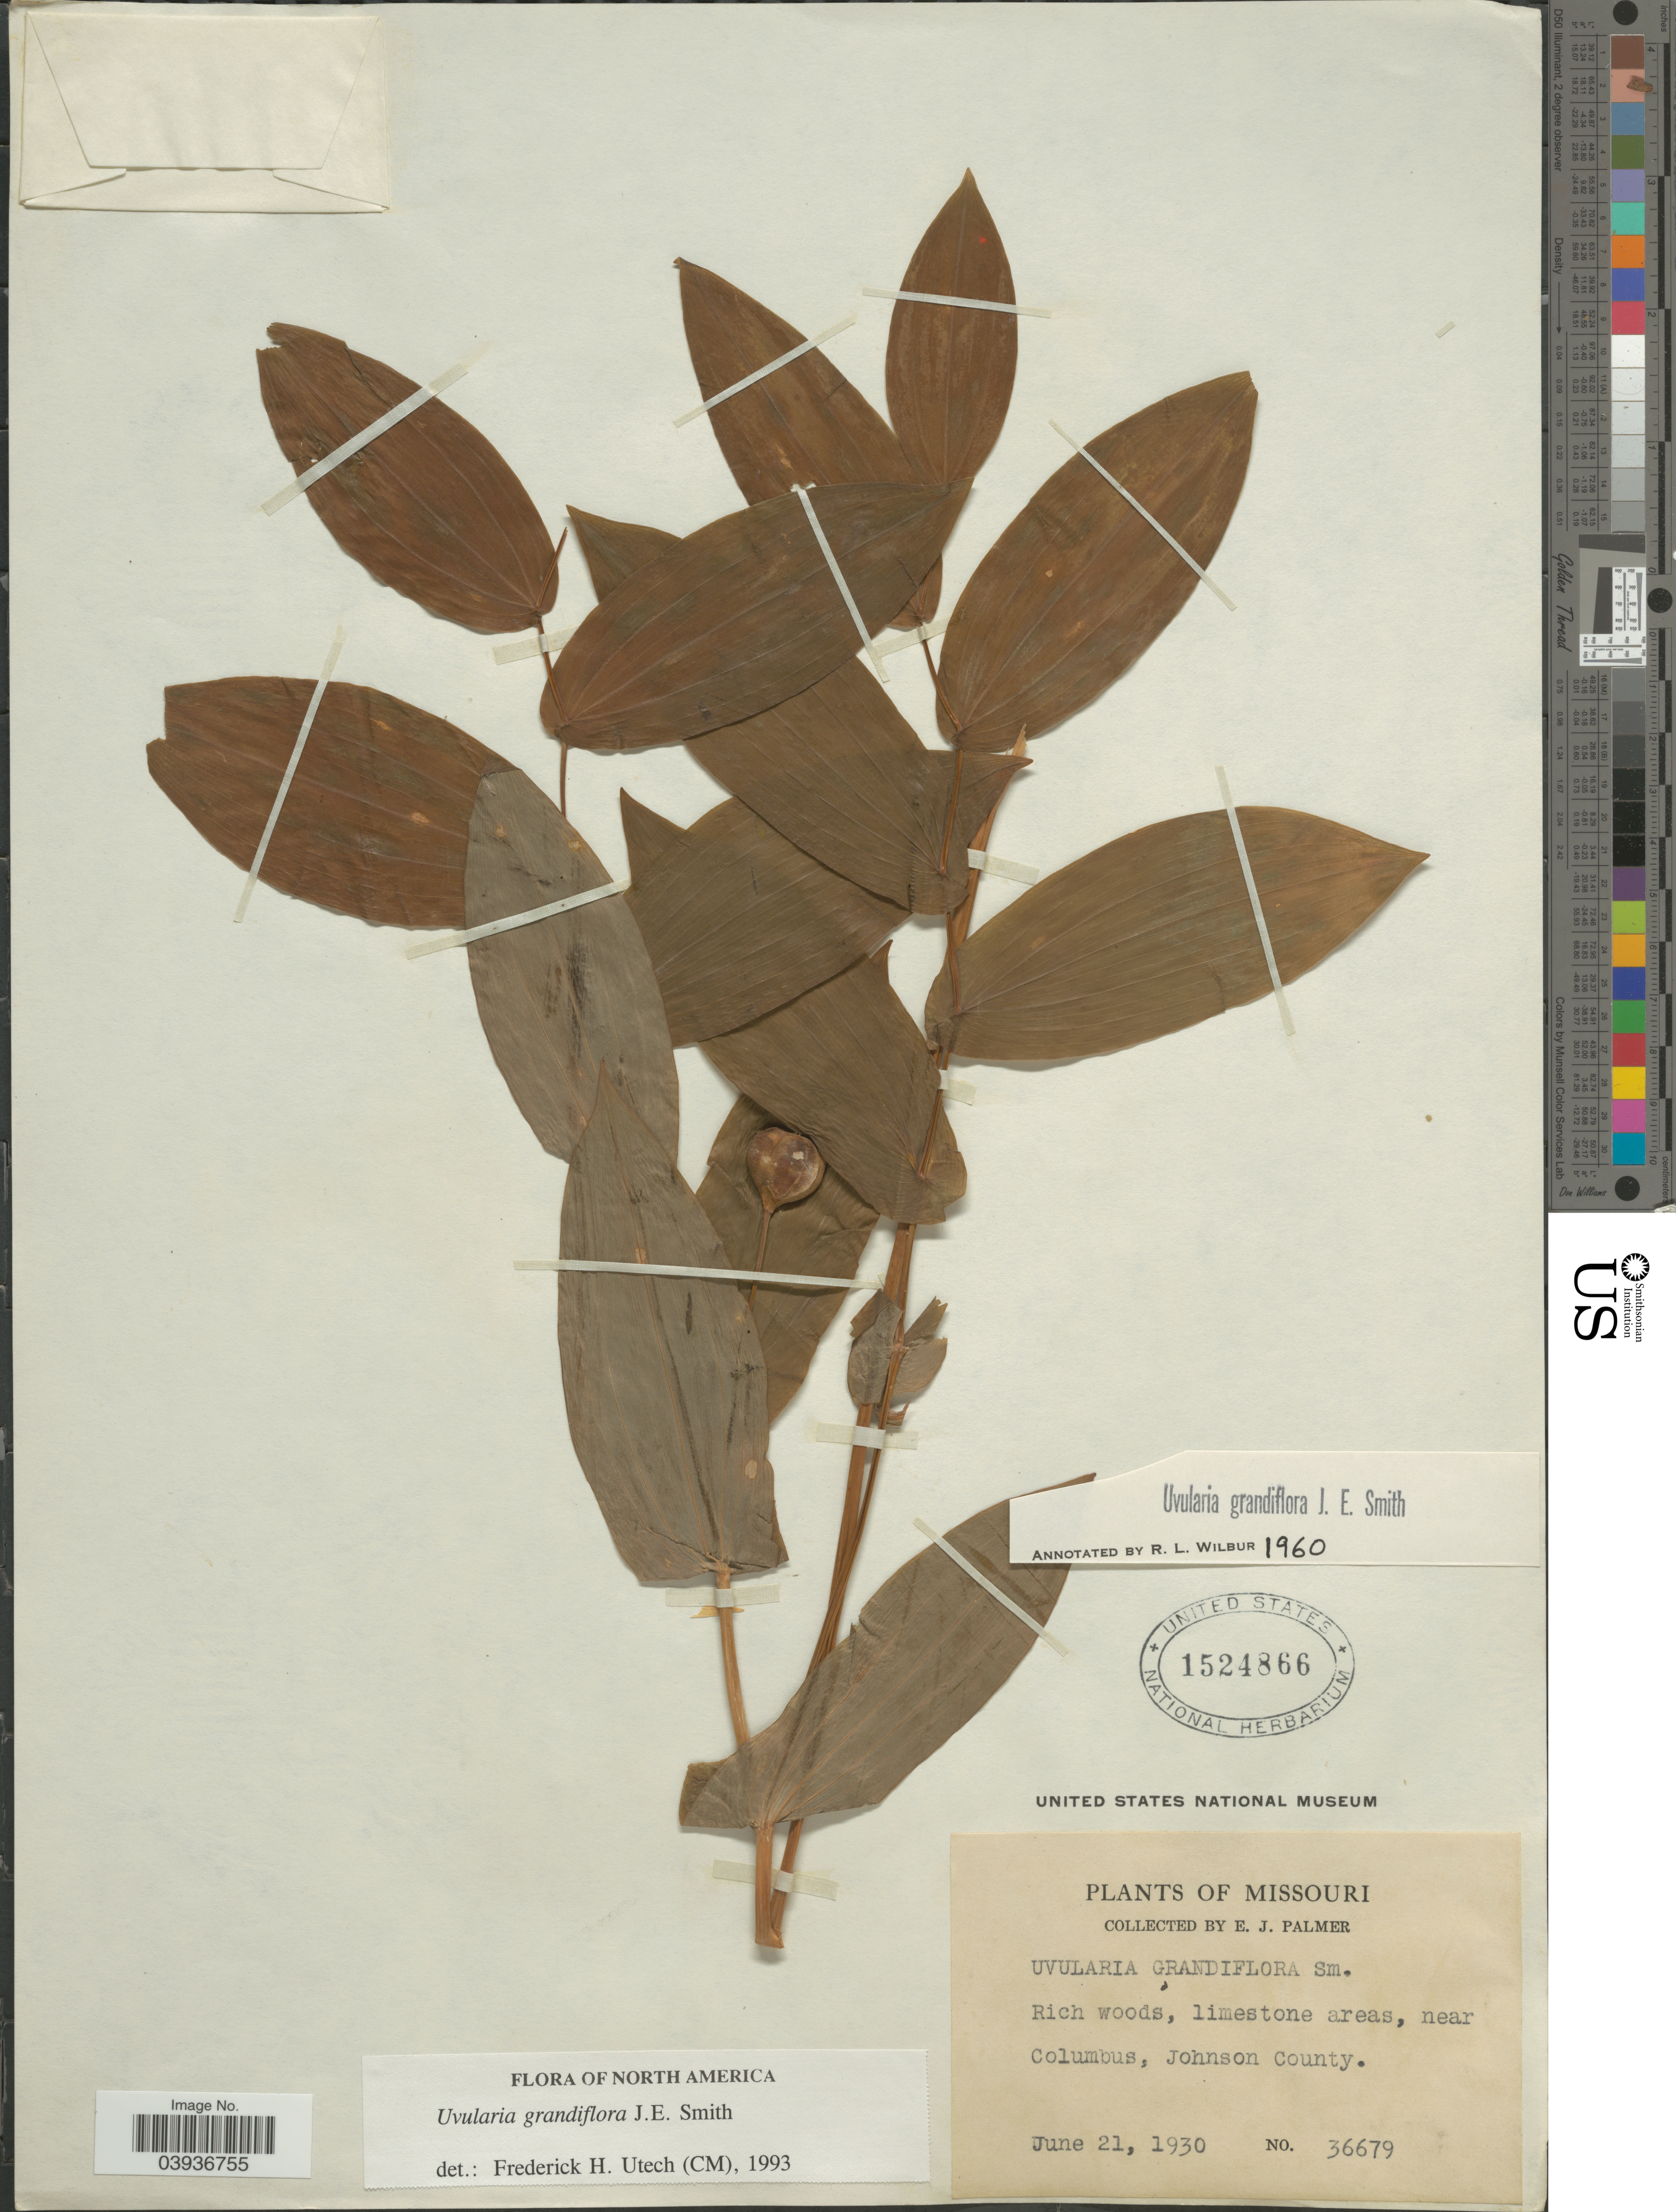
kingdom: Plantae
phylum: Tracheophyta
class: Liliopsida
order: Liliales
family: Colchicaceae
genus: Uvularia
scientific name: Uvularia grandiflora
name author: Sm.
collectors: E. J. Palmer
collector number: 36679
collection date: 1930-06-21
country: United States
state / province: Missouri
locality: Near Columbus, Johnson County.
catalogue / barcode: US 1524866